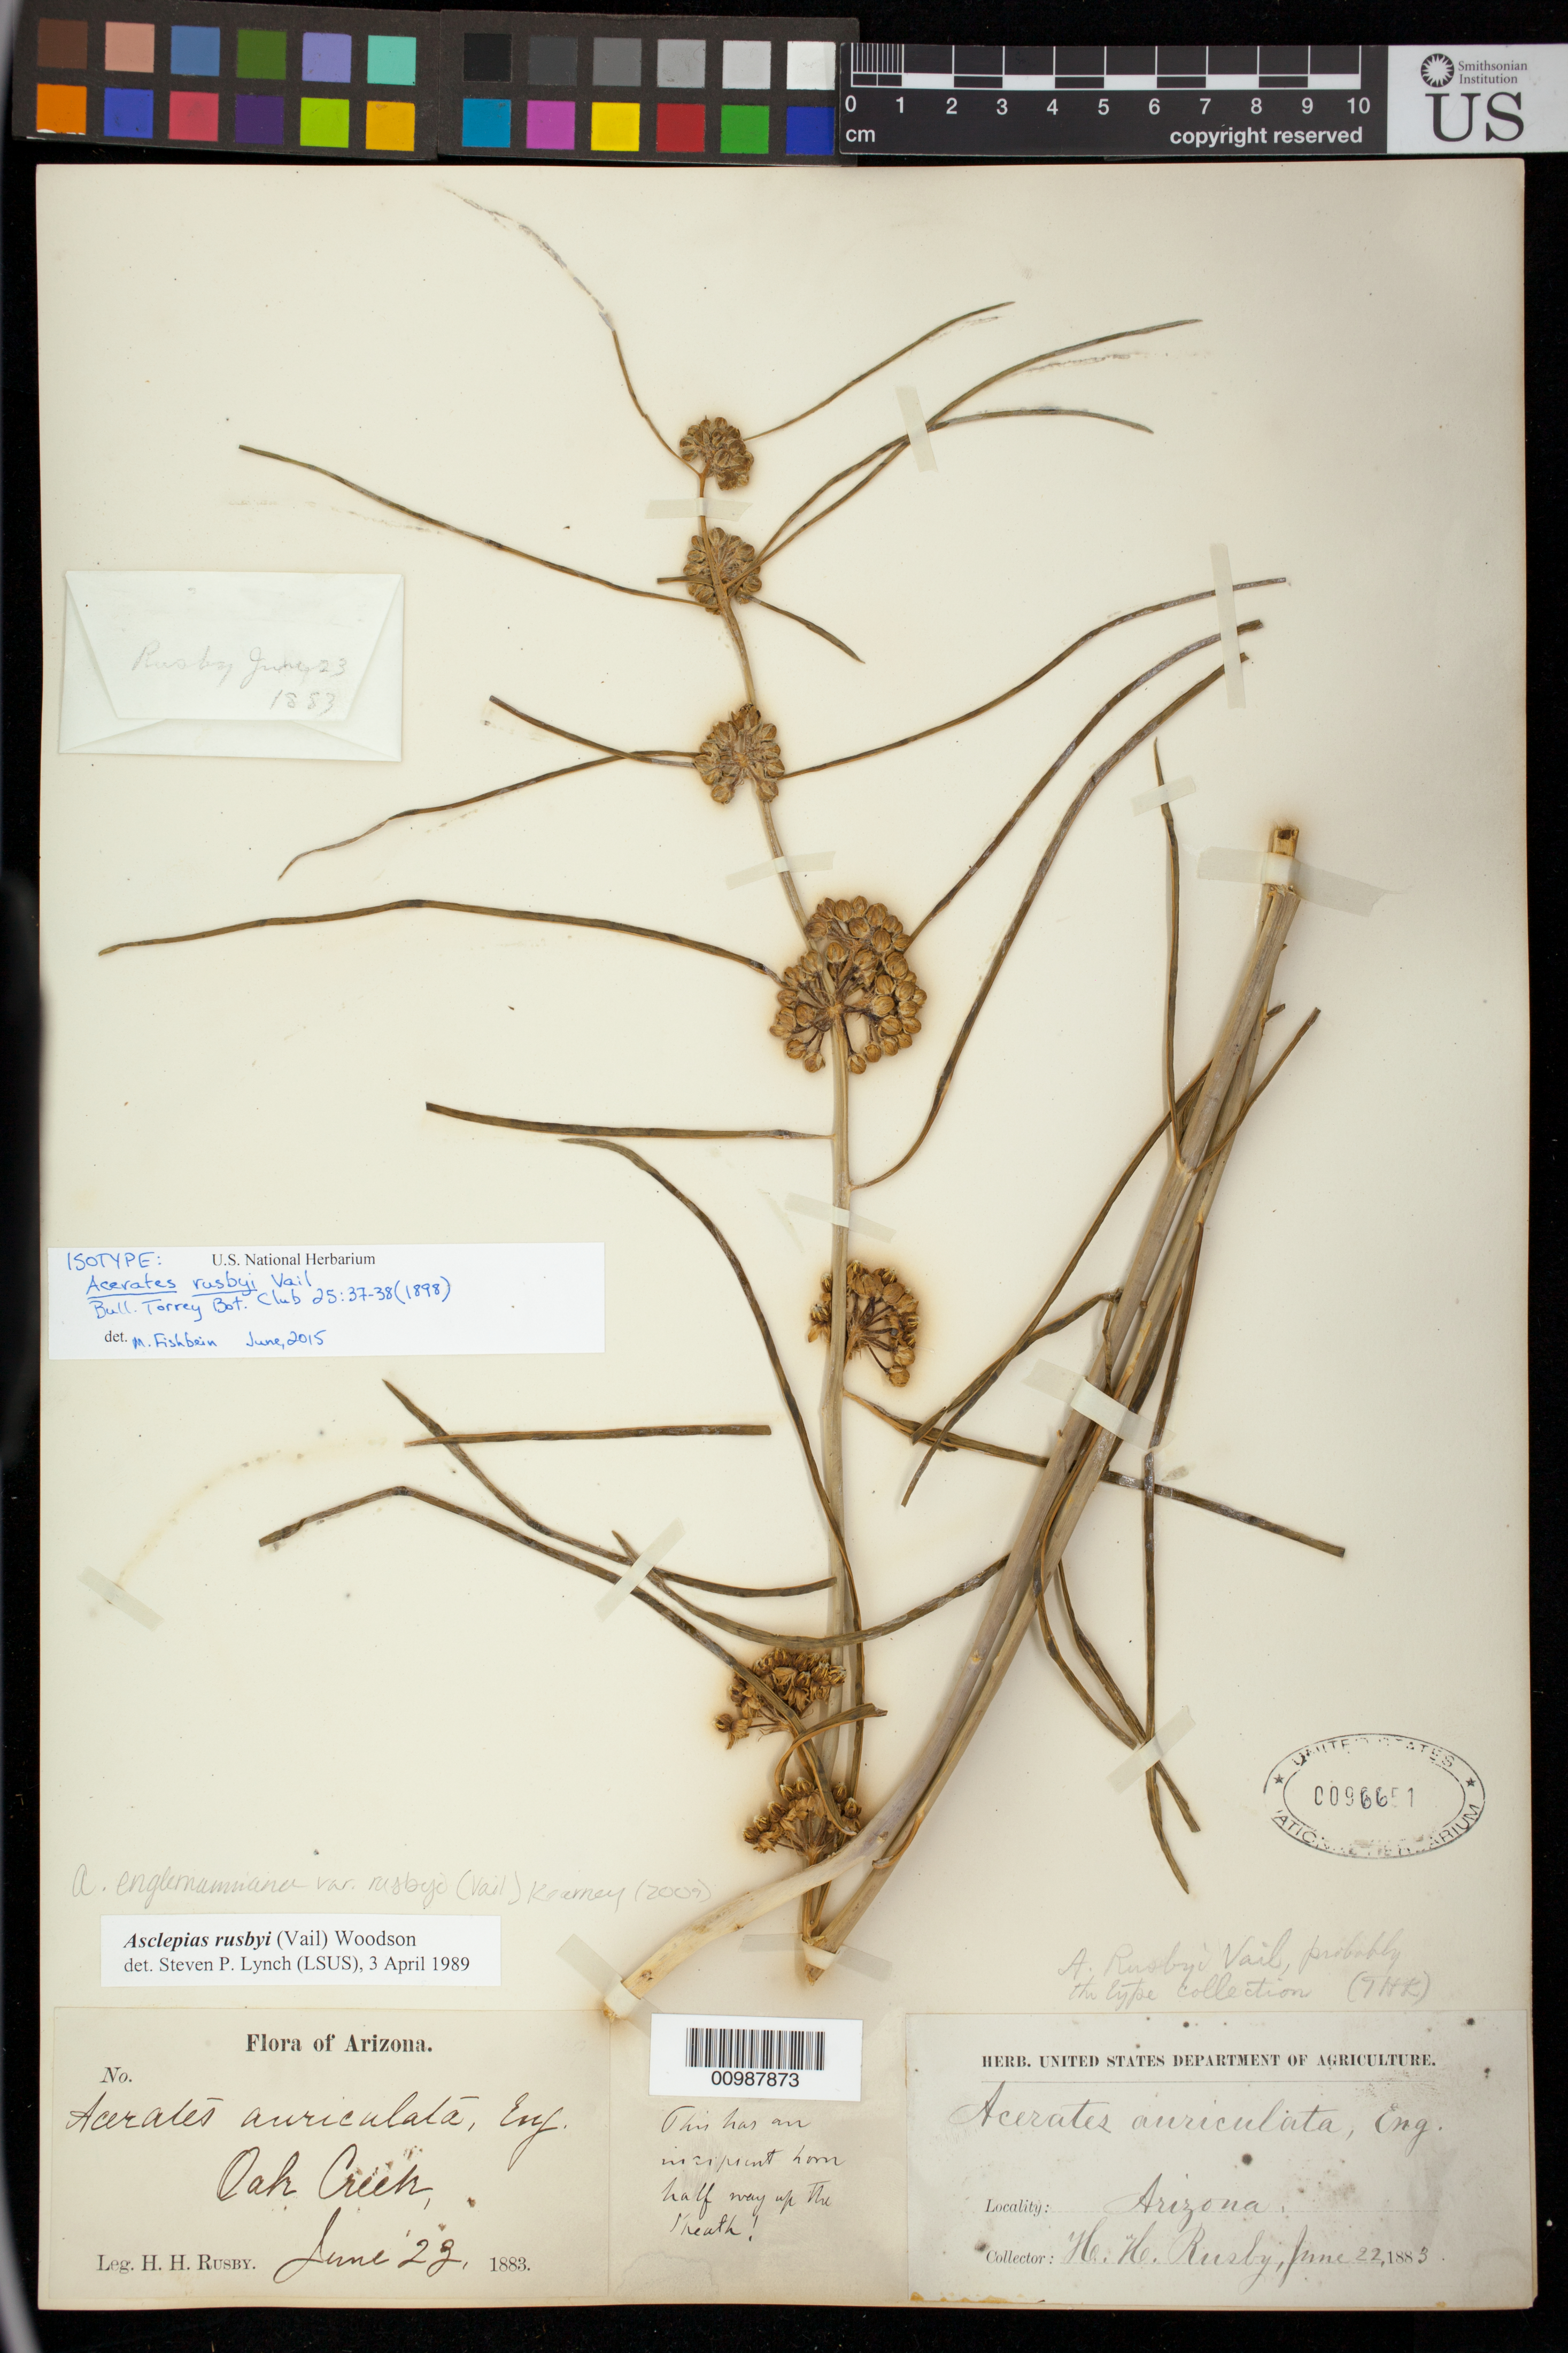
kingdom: Plantae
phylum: Tracheophyta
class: Magnoliopsida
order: Gentianales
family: Apocynaceae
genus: Acerates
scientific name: Acerates rusbyi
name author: Vail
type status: Isolectotype; Syntype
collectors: H. H. Rusby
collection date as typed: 22 Jun 1883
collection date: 1883-06-22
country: United States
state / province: Arizona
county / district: Yavapai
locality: Oak Creek.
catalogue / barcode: US 96651